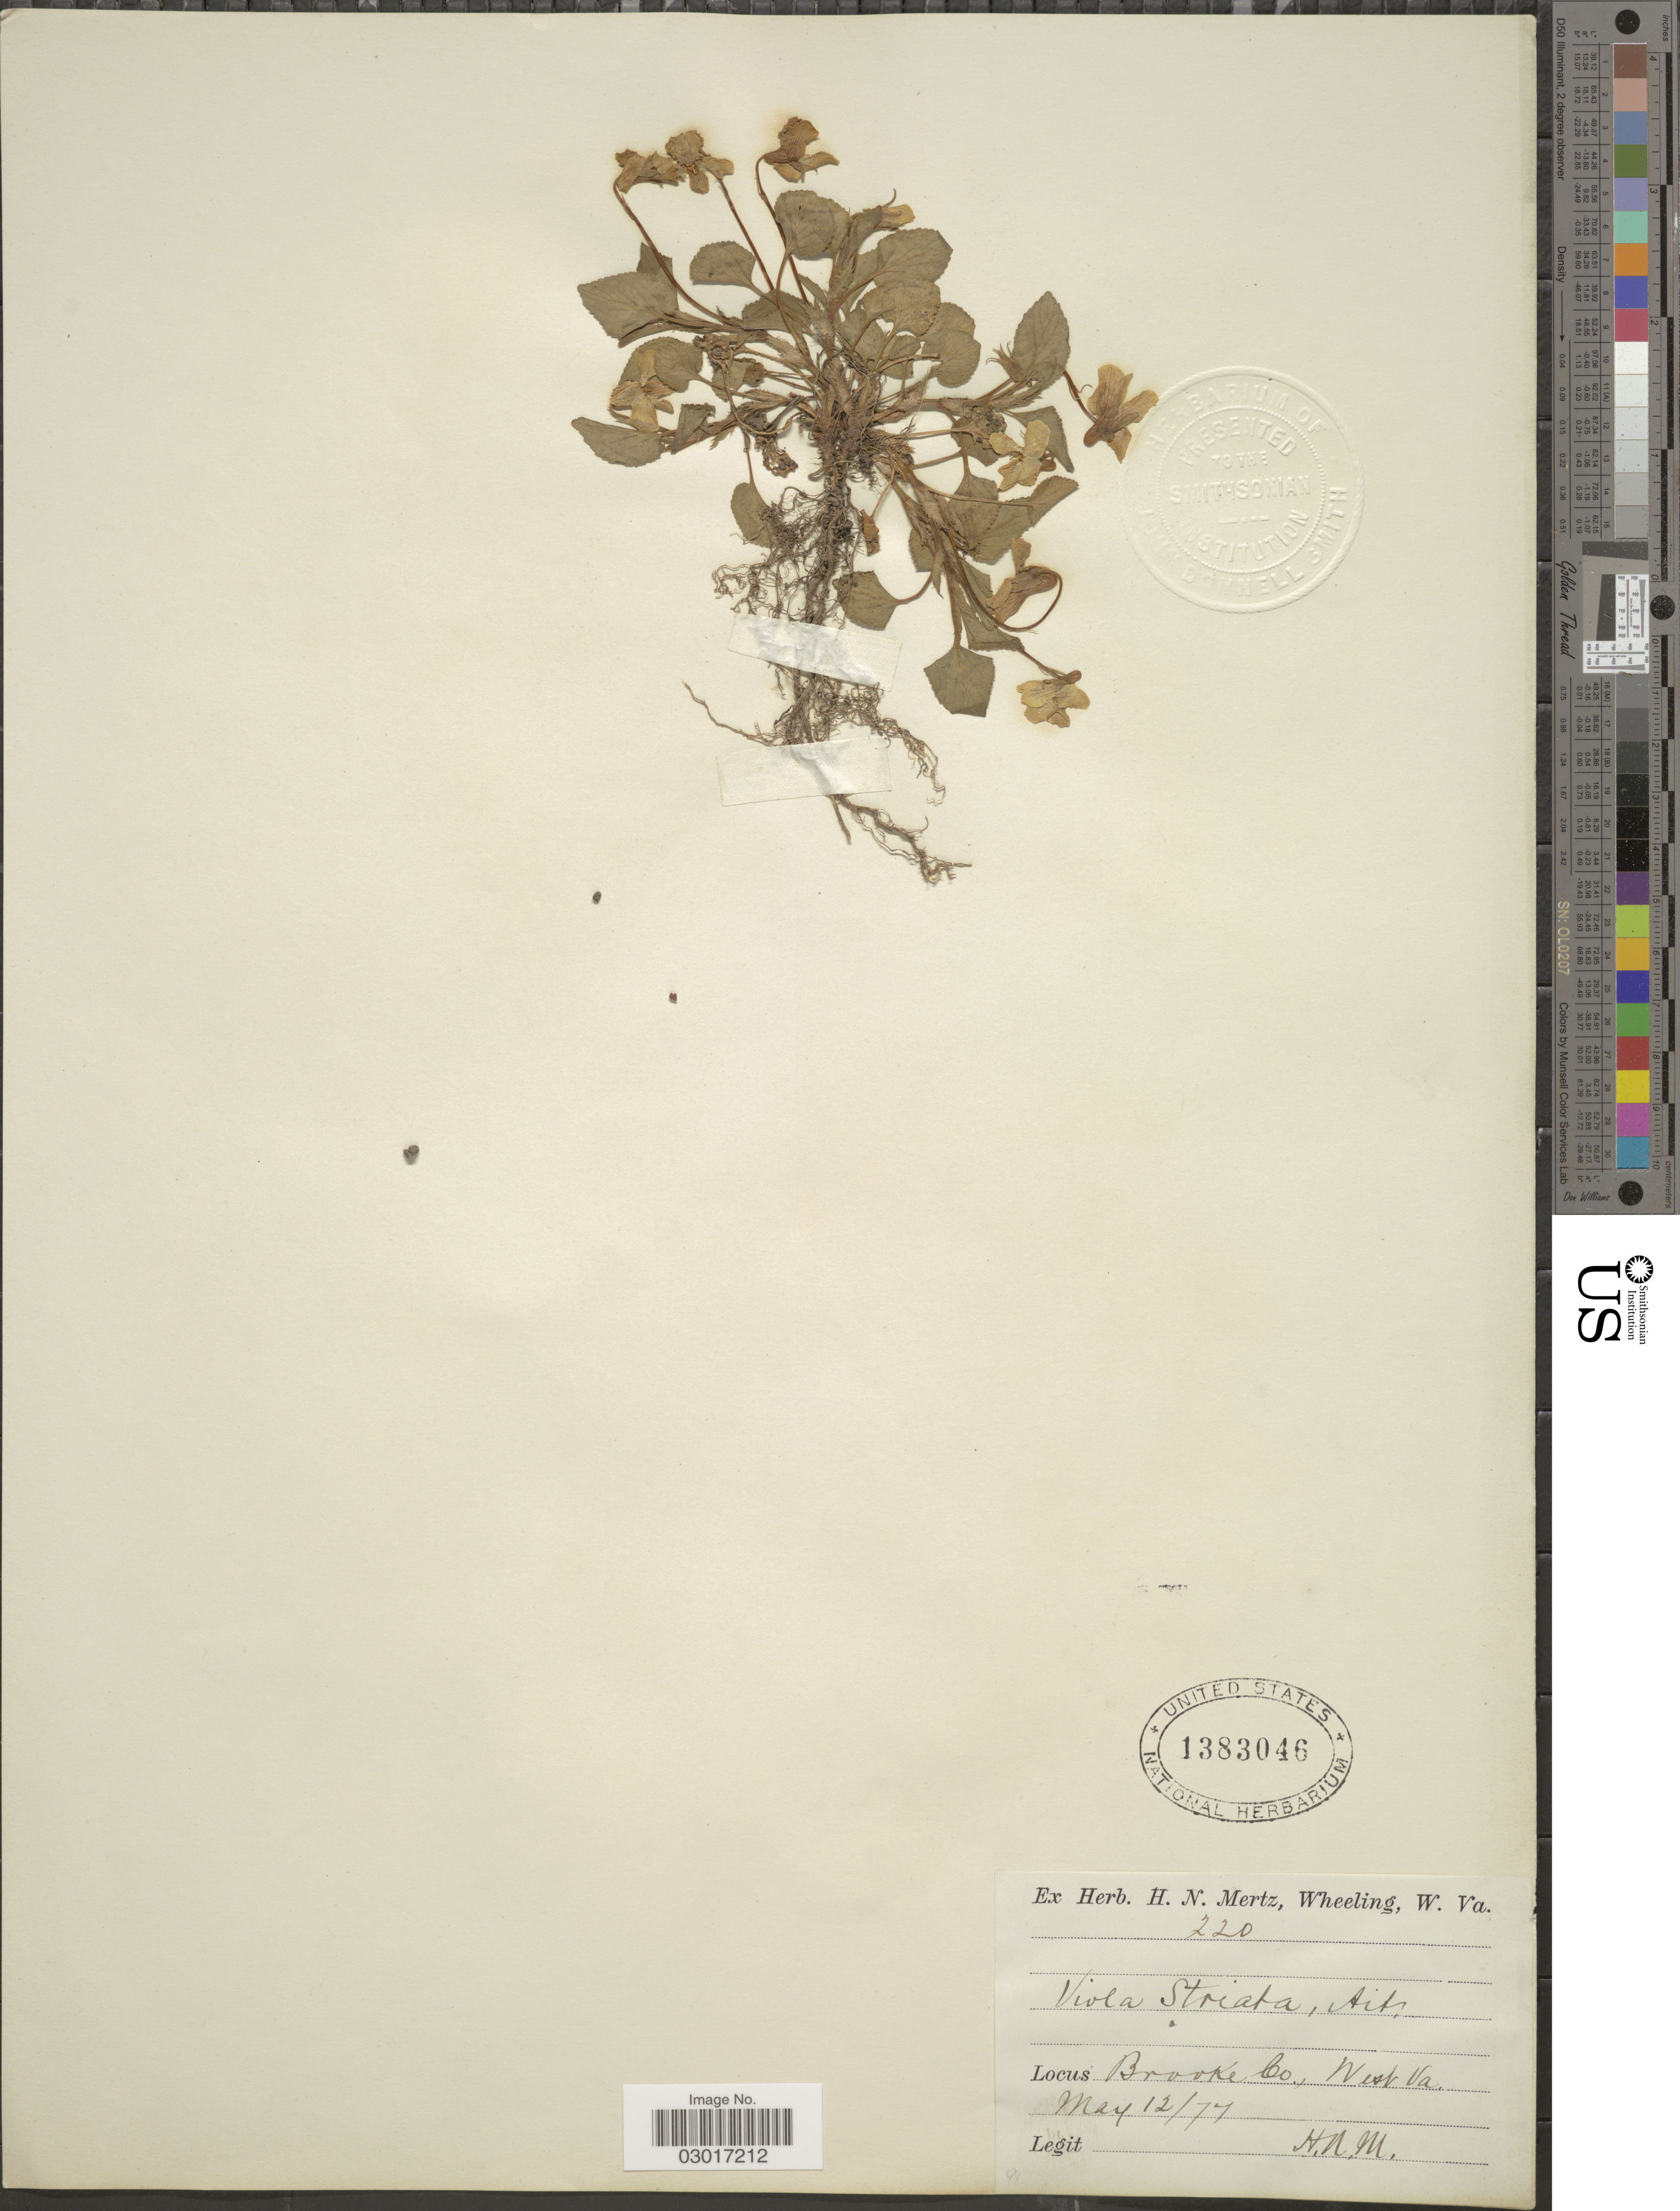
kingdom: Plantae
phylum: Tracheophyta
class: Magnoliopsida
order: Malpighiales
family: Violaceae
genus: Viola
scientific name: Viola striata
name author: Aiton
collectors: H. Mertz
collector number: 220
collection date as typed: Transcribed d/m/y: 12/5/77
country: United States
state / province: West Virginia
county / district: Brooke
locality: Brooke Co., West Va.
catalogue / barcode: US 1383046